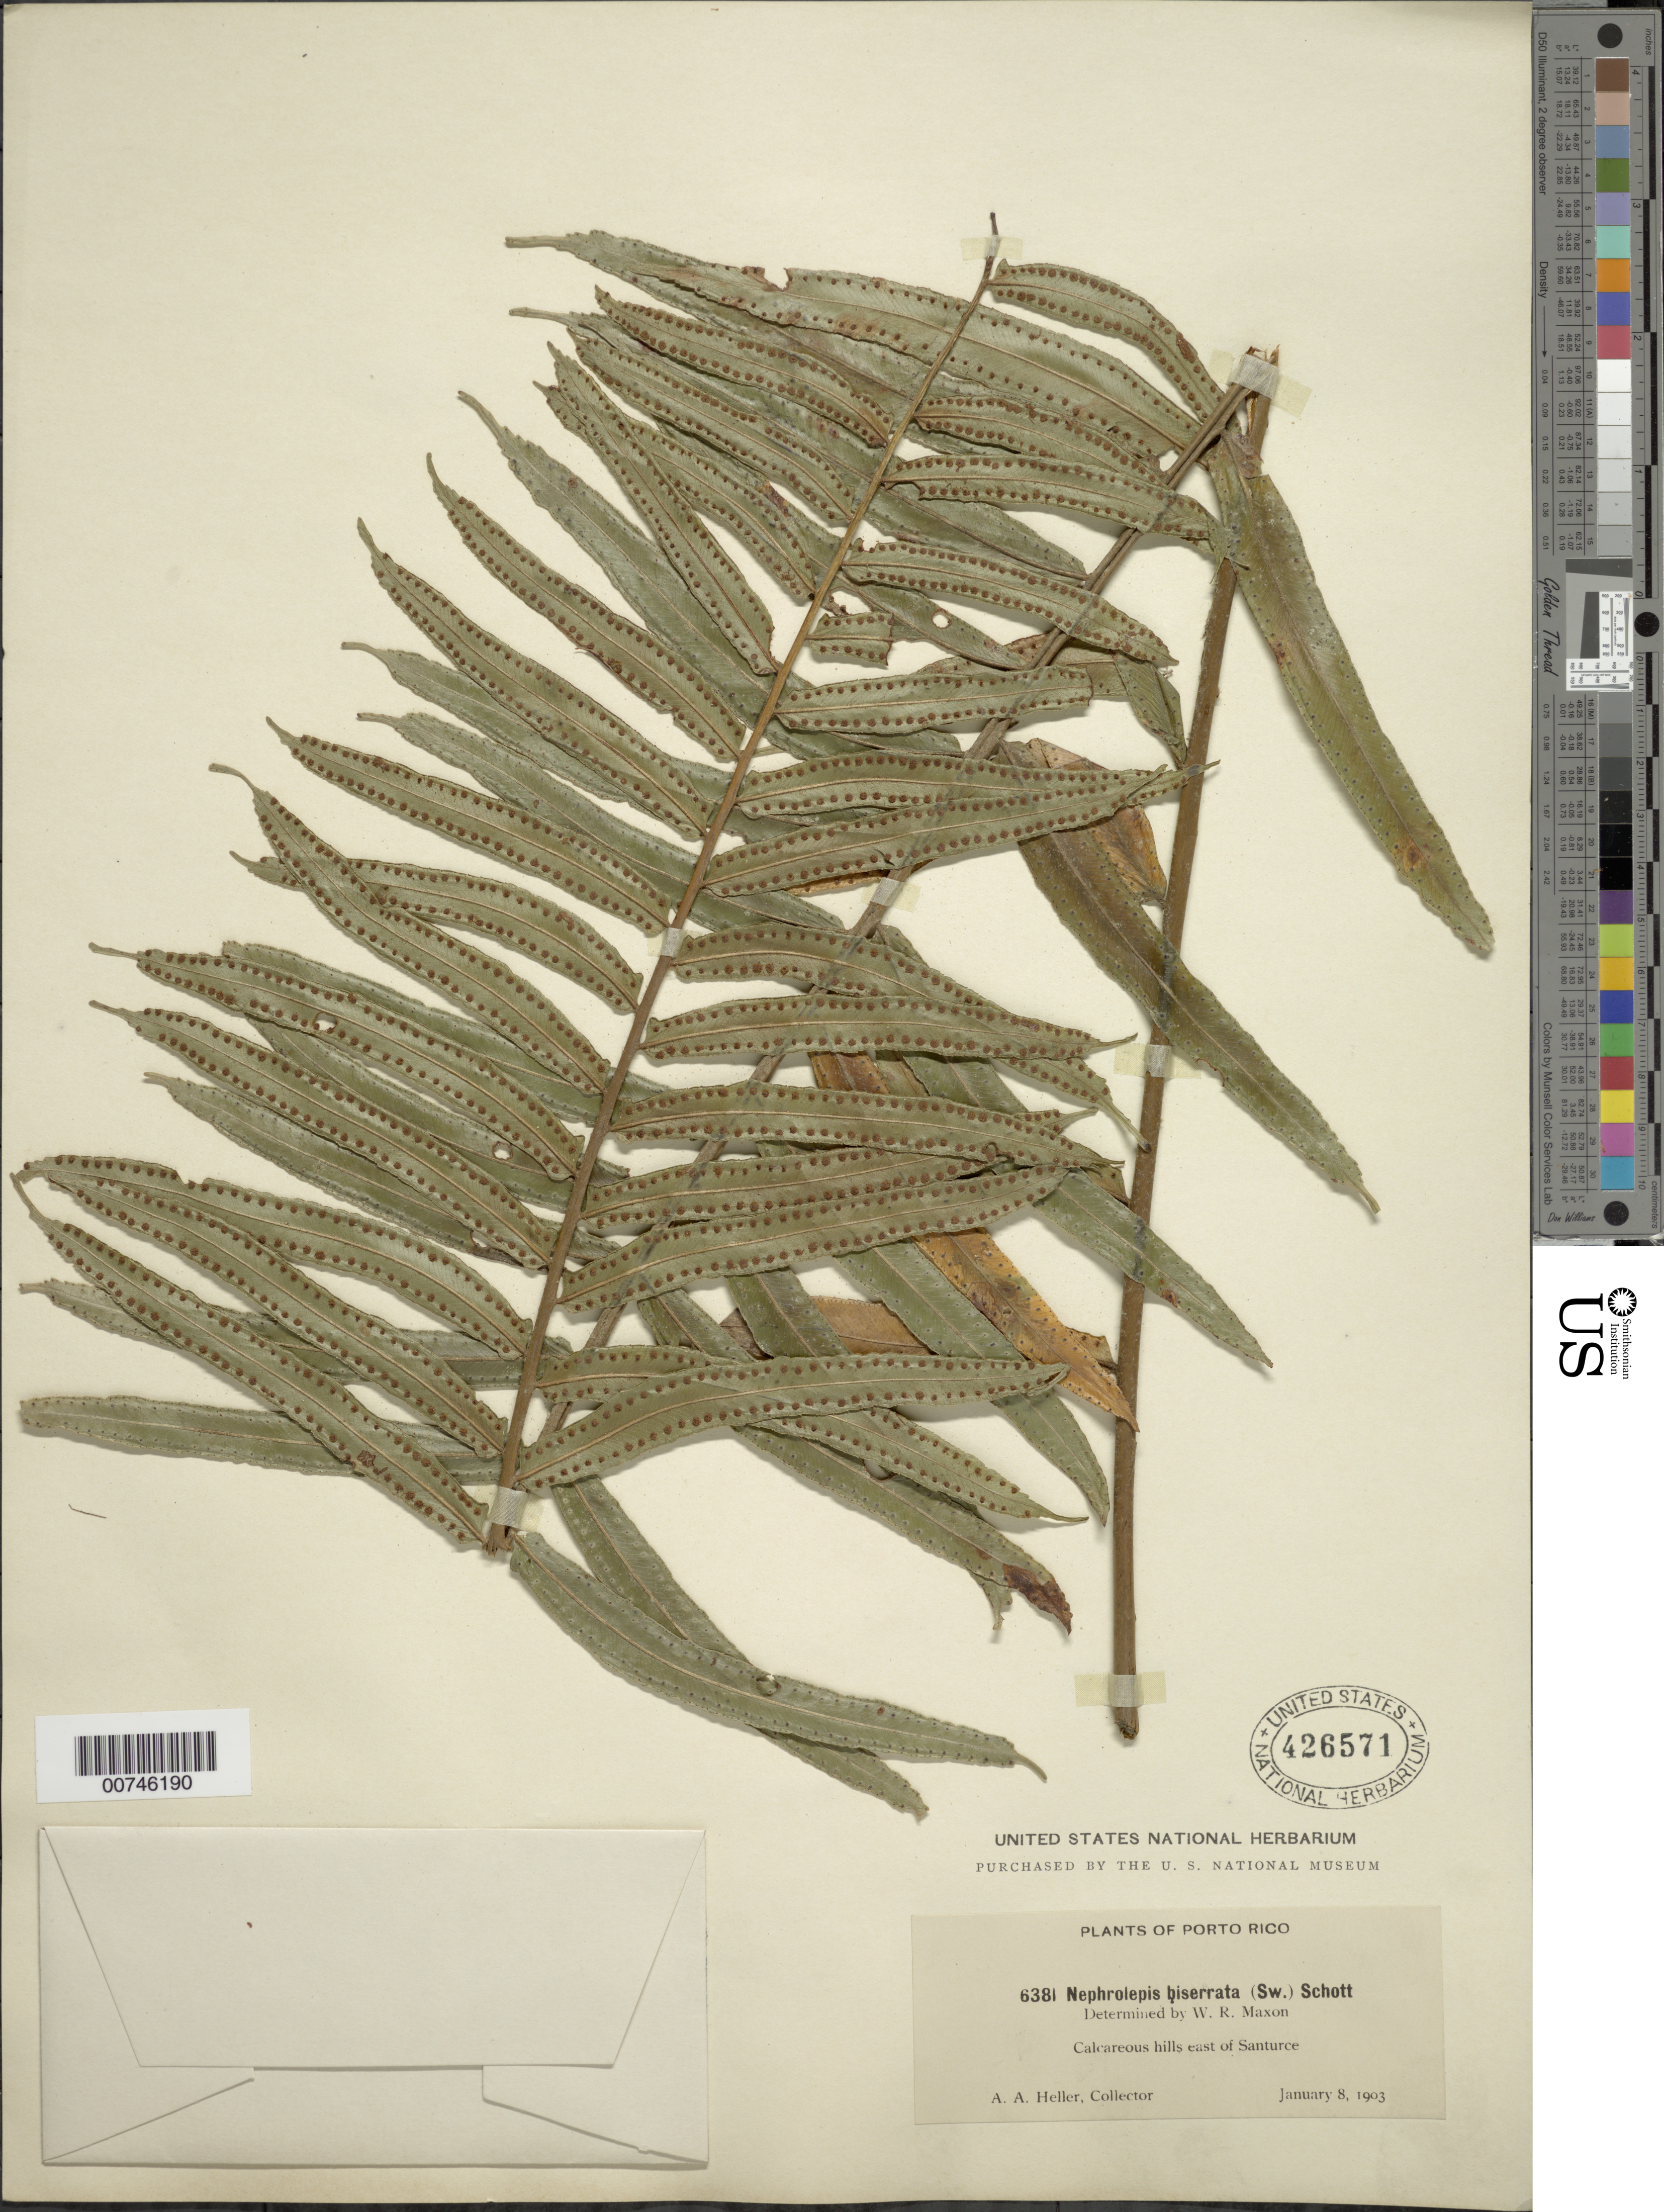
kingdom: Plantae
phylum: Tracheophyta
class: Polypodiopsida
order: Polypodiales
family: Nephrolepidaceae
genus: Nephrolepis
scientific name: Nephrolepis biserrata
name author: (Sw.) Schott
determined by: Maxon, W. R.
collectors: A. A. Heller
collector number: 6381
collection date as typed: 08 Jan 1903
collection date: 1903-01-08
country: Puerto Rico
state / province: San Juan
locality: East of Santurce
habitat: Calcareous hills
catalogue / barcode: US 426571